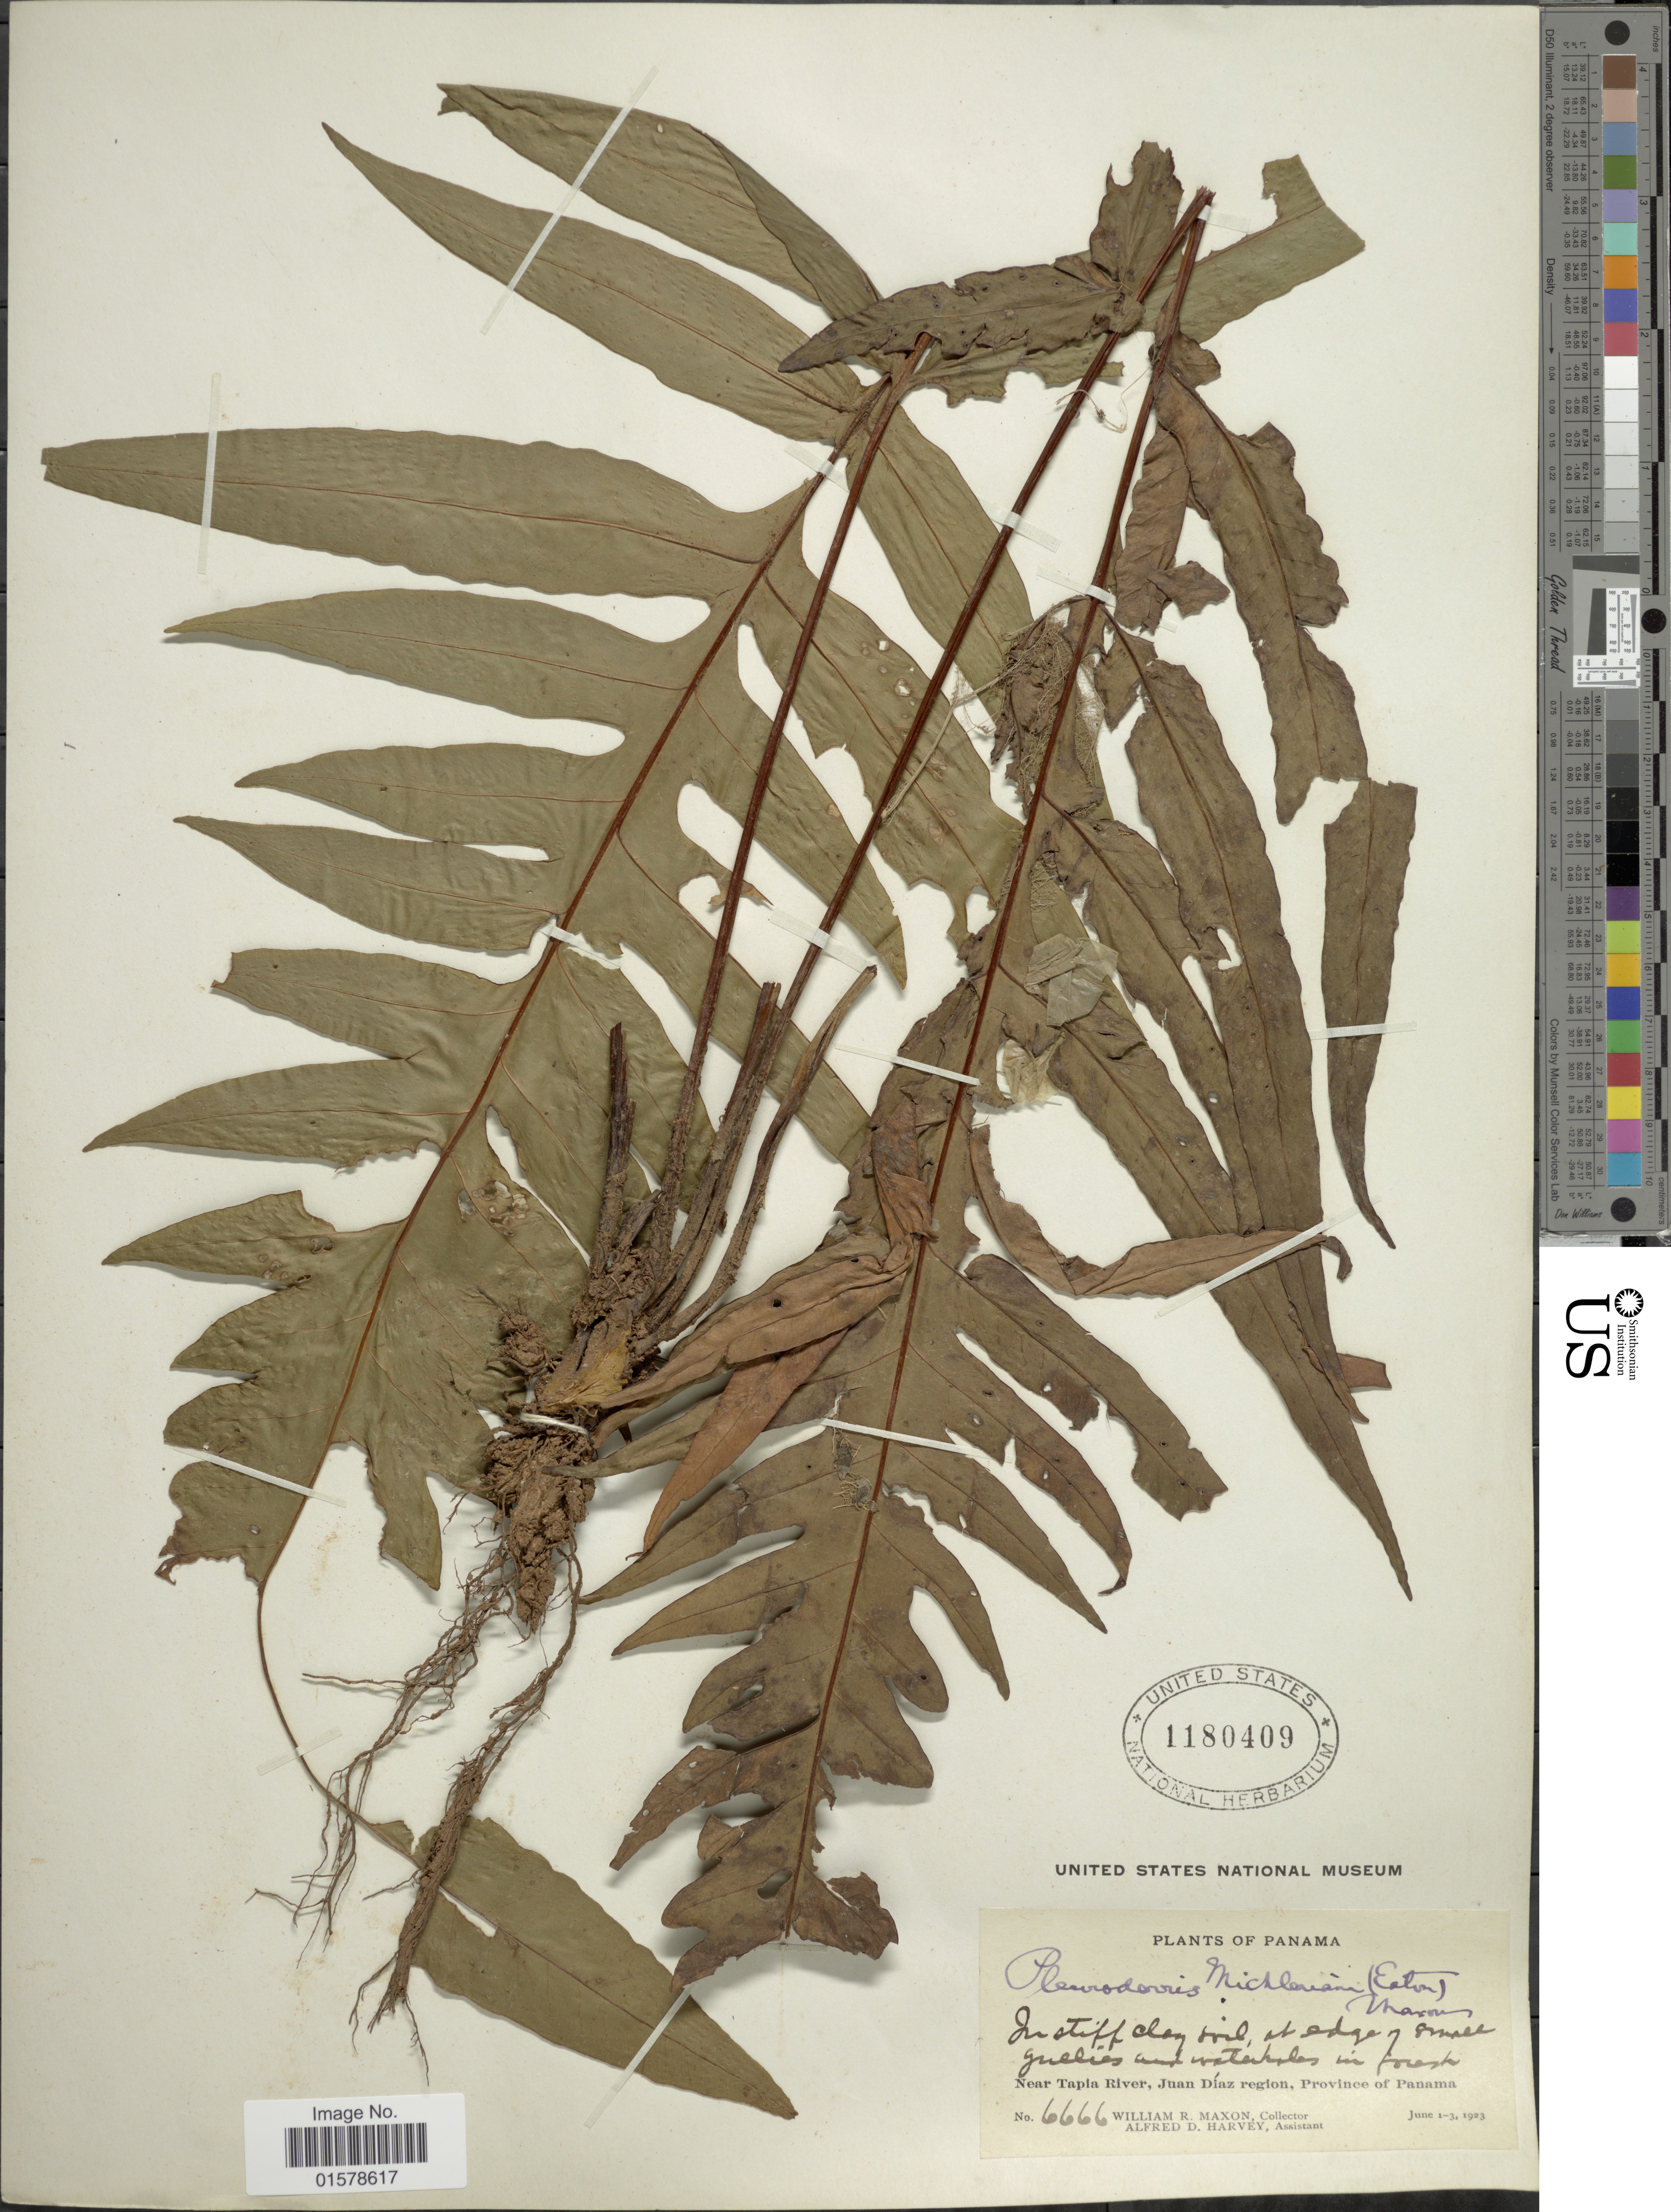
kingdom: Plantae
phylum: Tracheophyta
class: Polypodiopsida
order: Polypodiales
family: Tectariaceae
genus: Tectaria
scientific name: Tectaria x michleriana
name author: (D.C. Eaton) Lellinger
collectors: W. R. Maxon & A. D. Harvey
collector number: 6666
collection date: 1923-06-01/1923-06-03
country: Panama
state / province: Panamá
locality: Near Tapia River, Juan Diaz region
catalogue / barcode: US 1180409